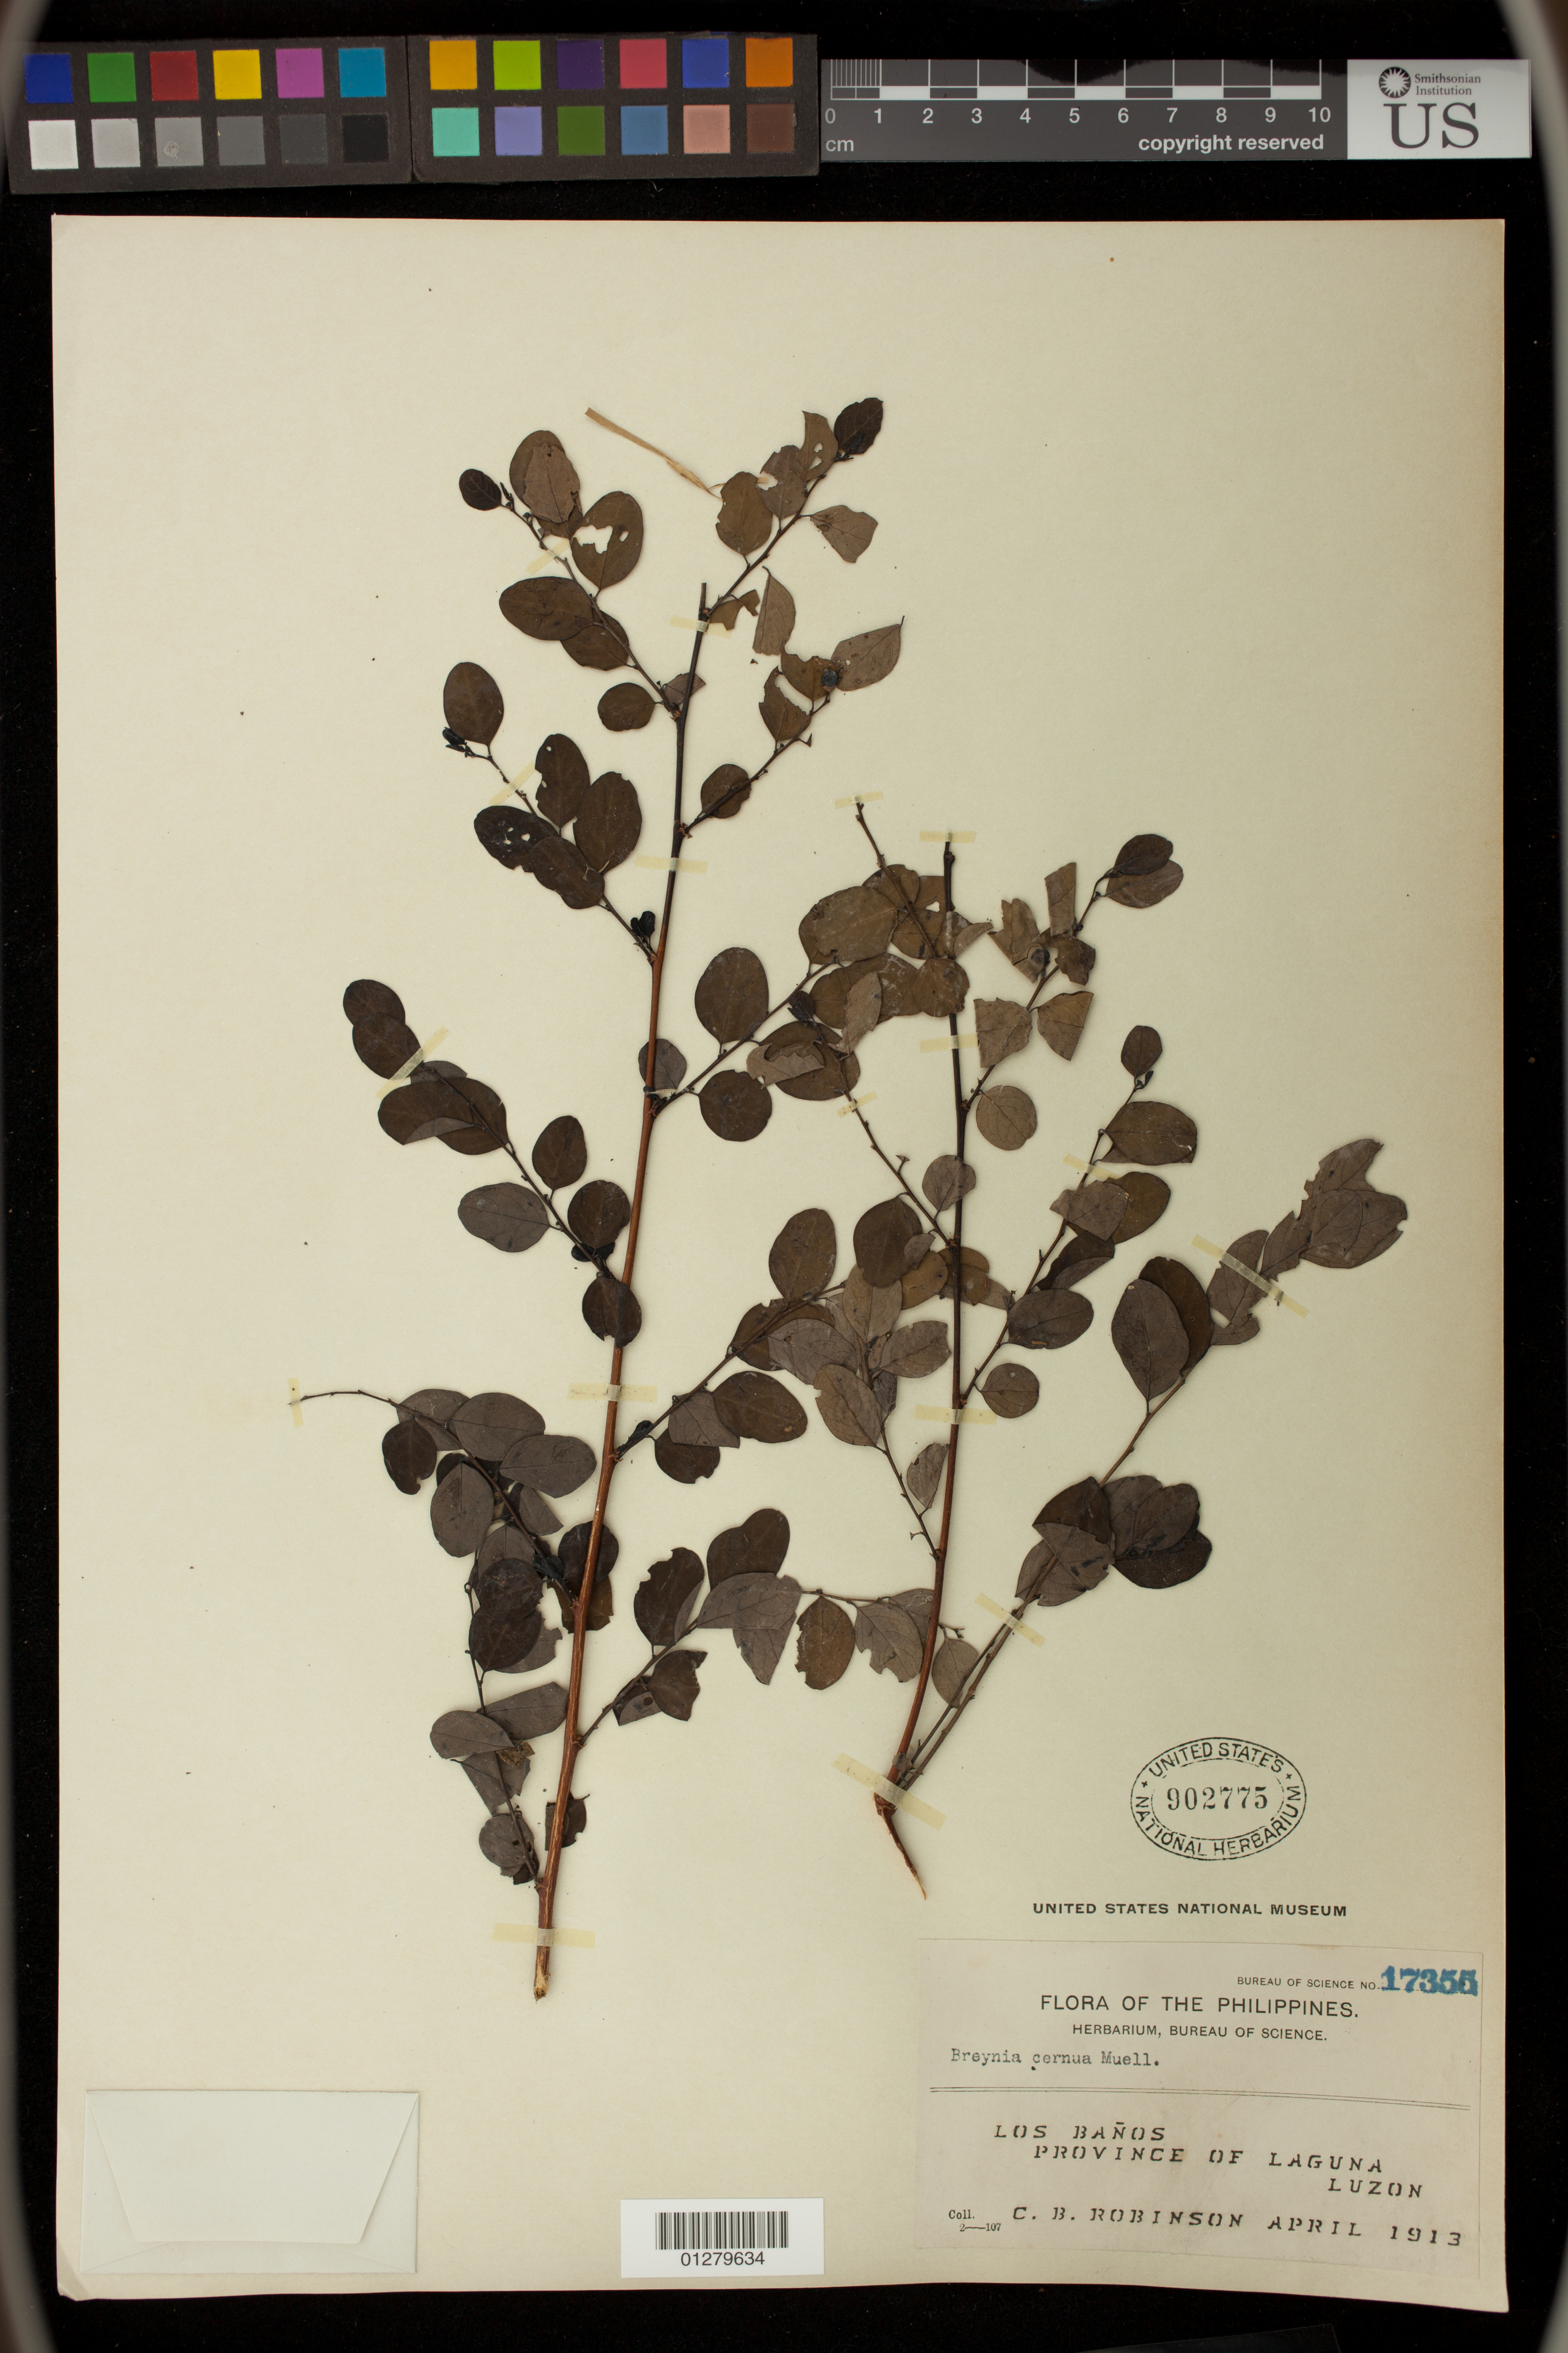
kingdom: Plantae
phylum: Tracheophyta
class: Magnoliopsida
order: Malpighiales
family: Phyllanthaceae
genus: Breynia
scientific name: Breynia cernua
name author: (Poir.) Müll. Arg.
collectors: C. Robinson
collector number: Bur. Sci. 17355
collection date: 1913-04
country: Philippines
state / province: Calabarzon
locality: Los Banos, Province of Laguna, Luzon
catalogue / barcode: US 902775